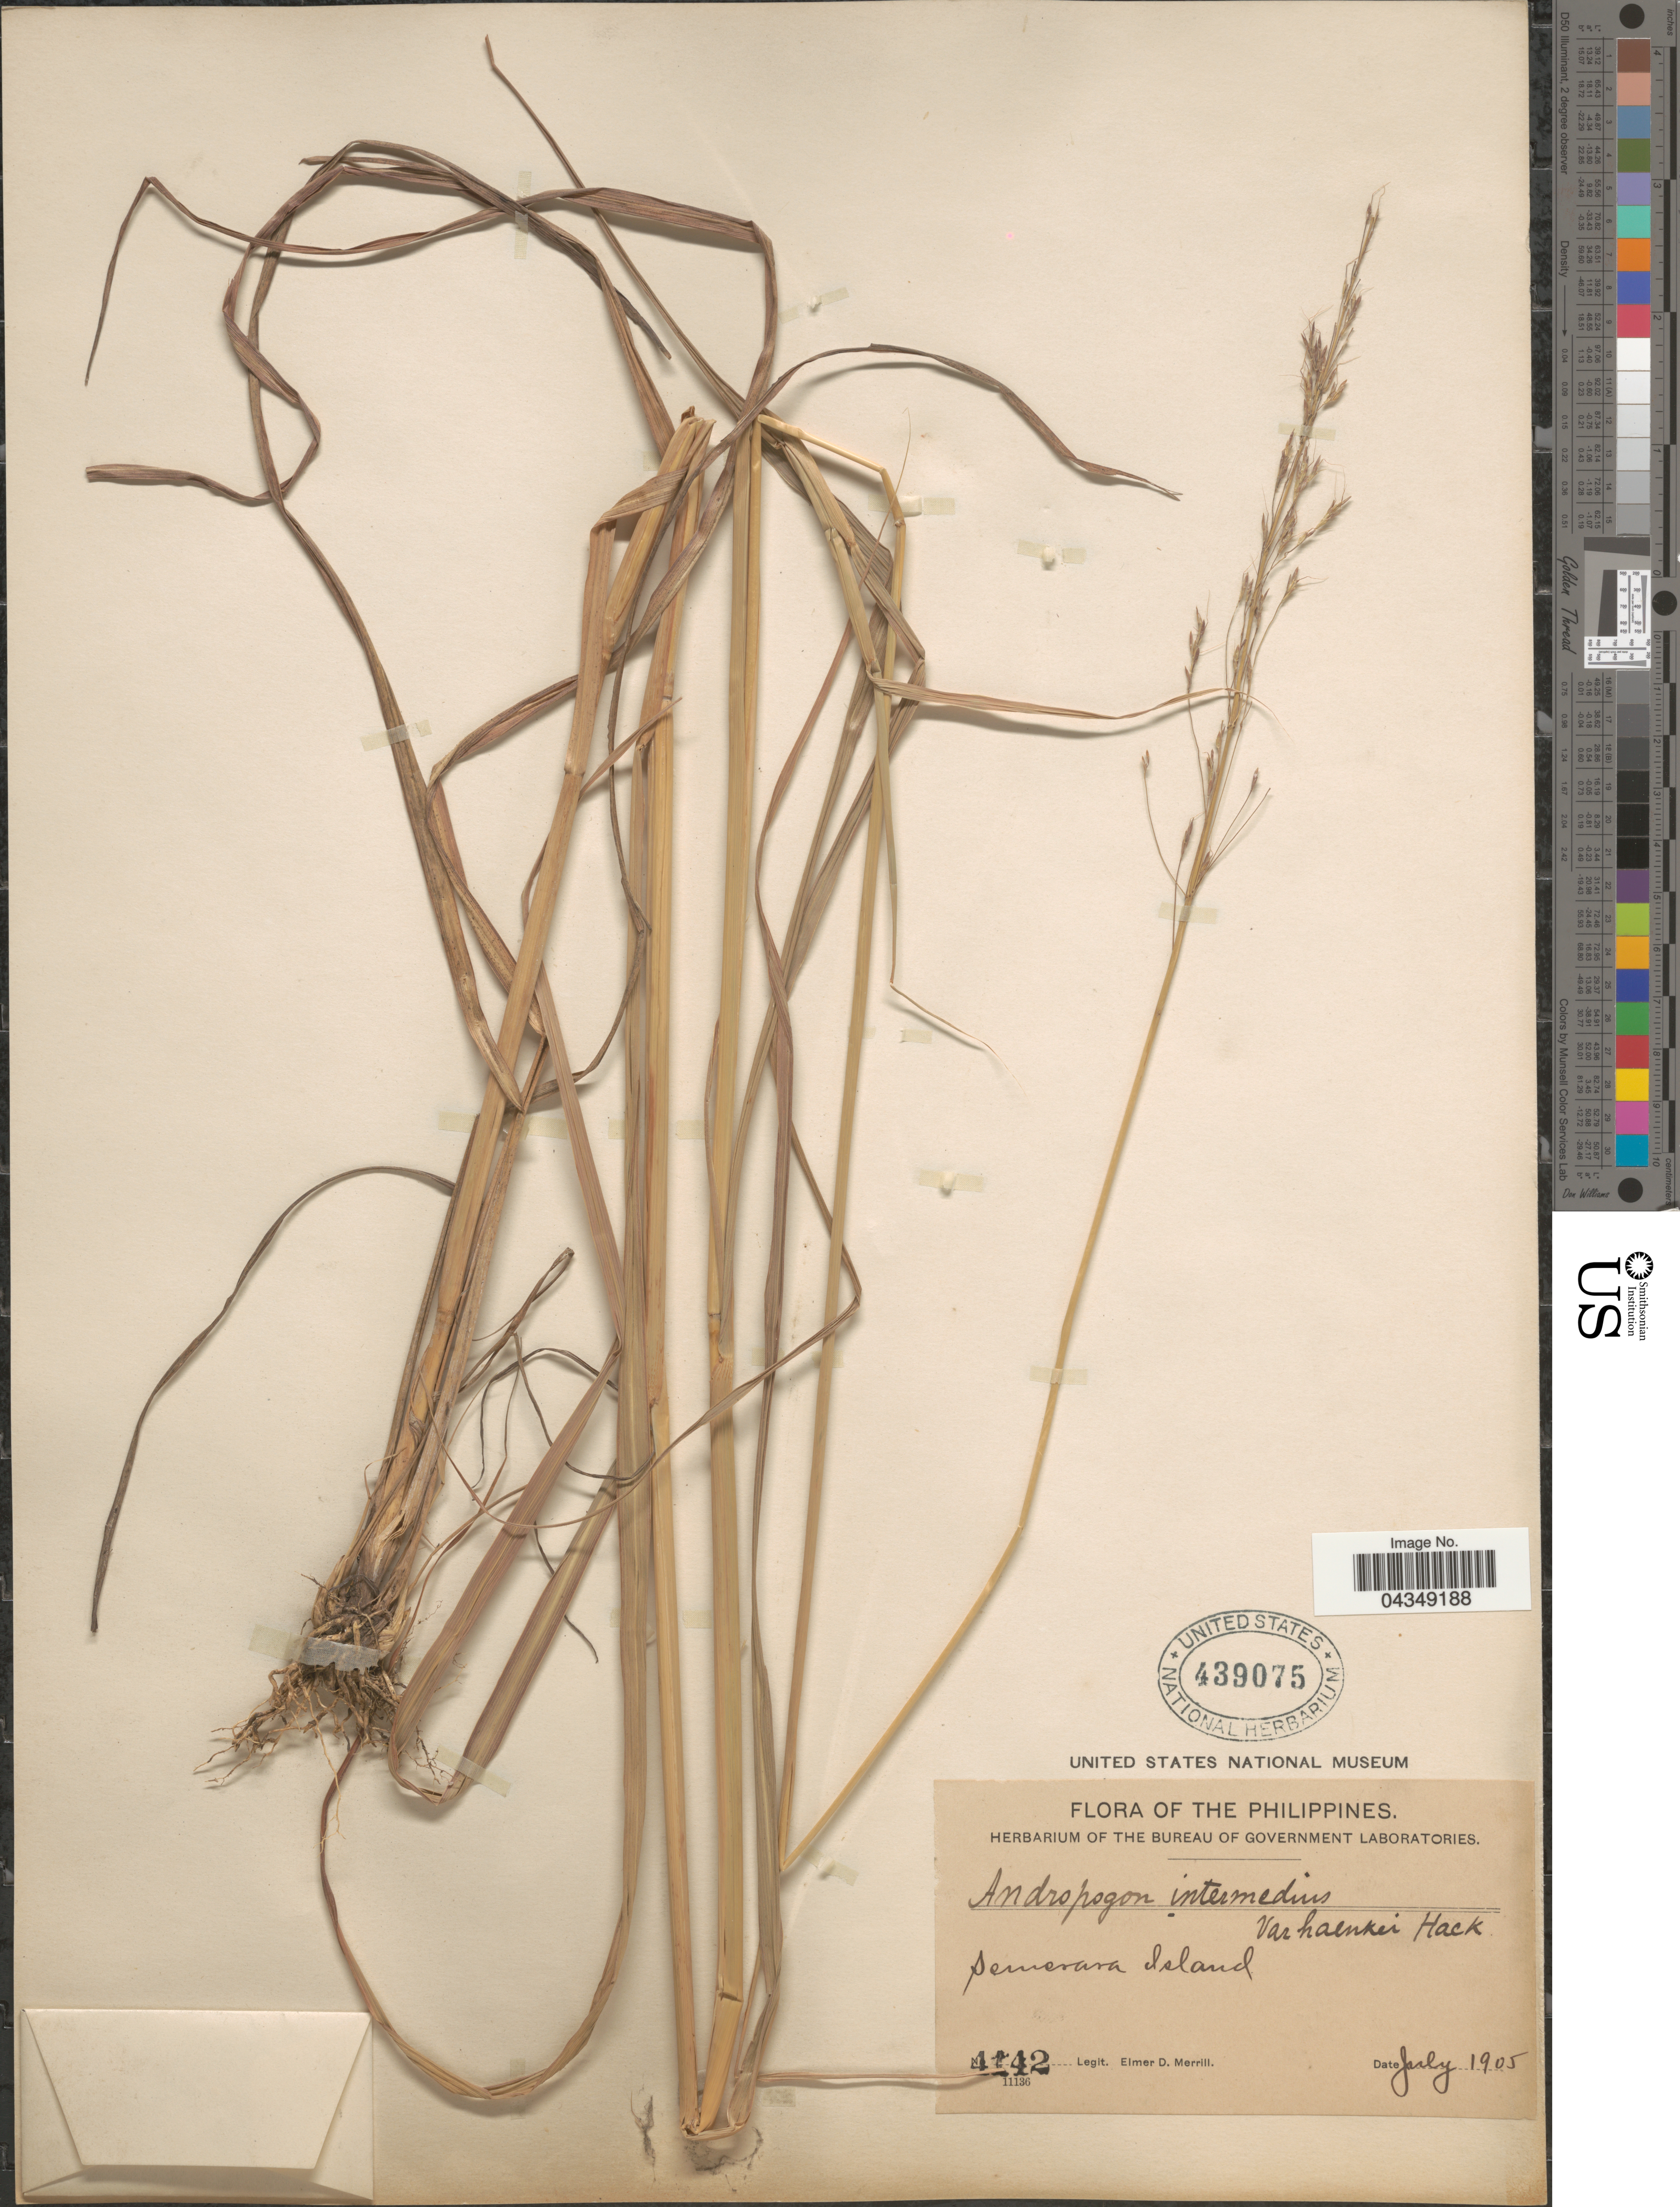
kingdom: Plantae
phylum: Tracheophyta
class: Liliopsida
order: Poales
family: Poaceae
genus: Bothriochloa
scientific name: Bothriochloa bladhii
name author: (Retz.) S.T. Blake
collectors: E. D. Merrill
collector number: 4142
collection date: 1905-07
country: Philippines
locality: Demerara Island.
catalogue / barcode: US 439075